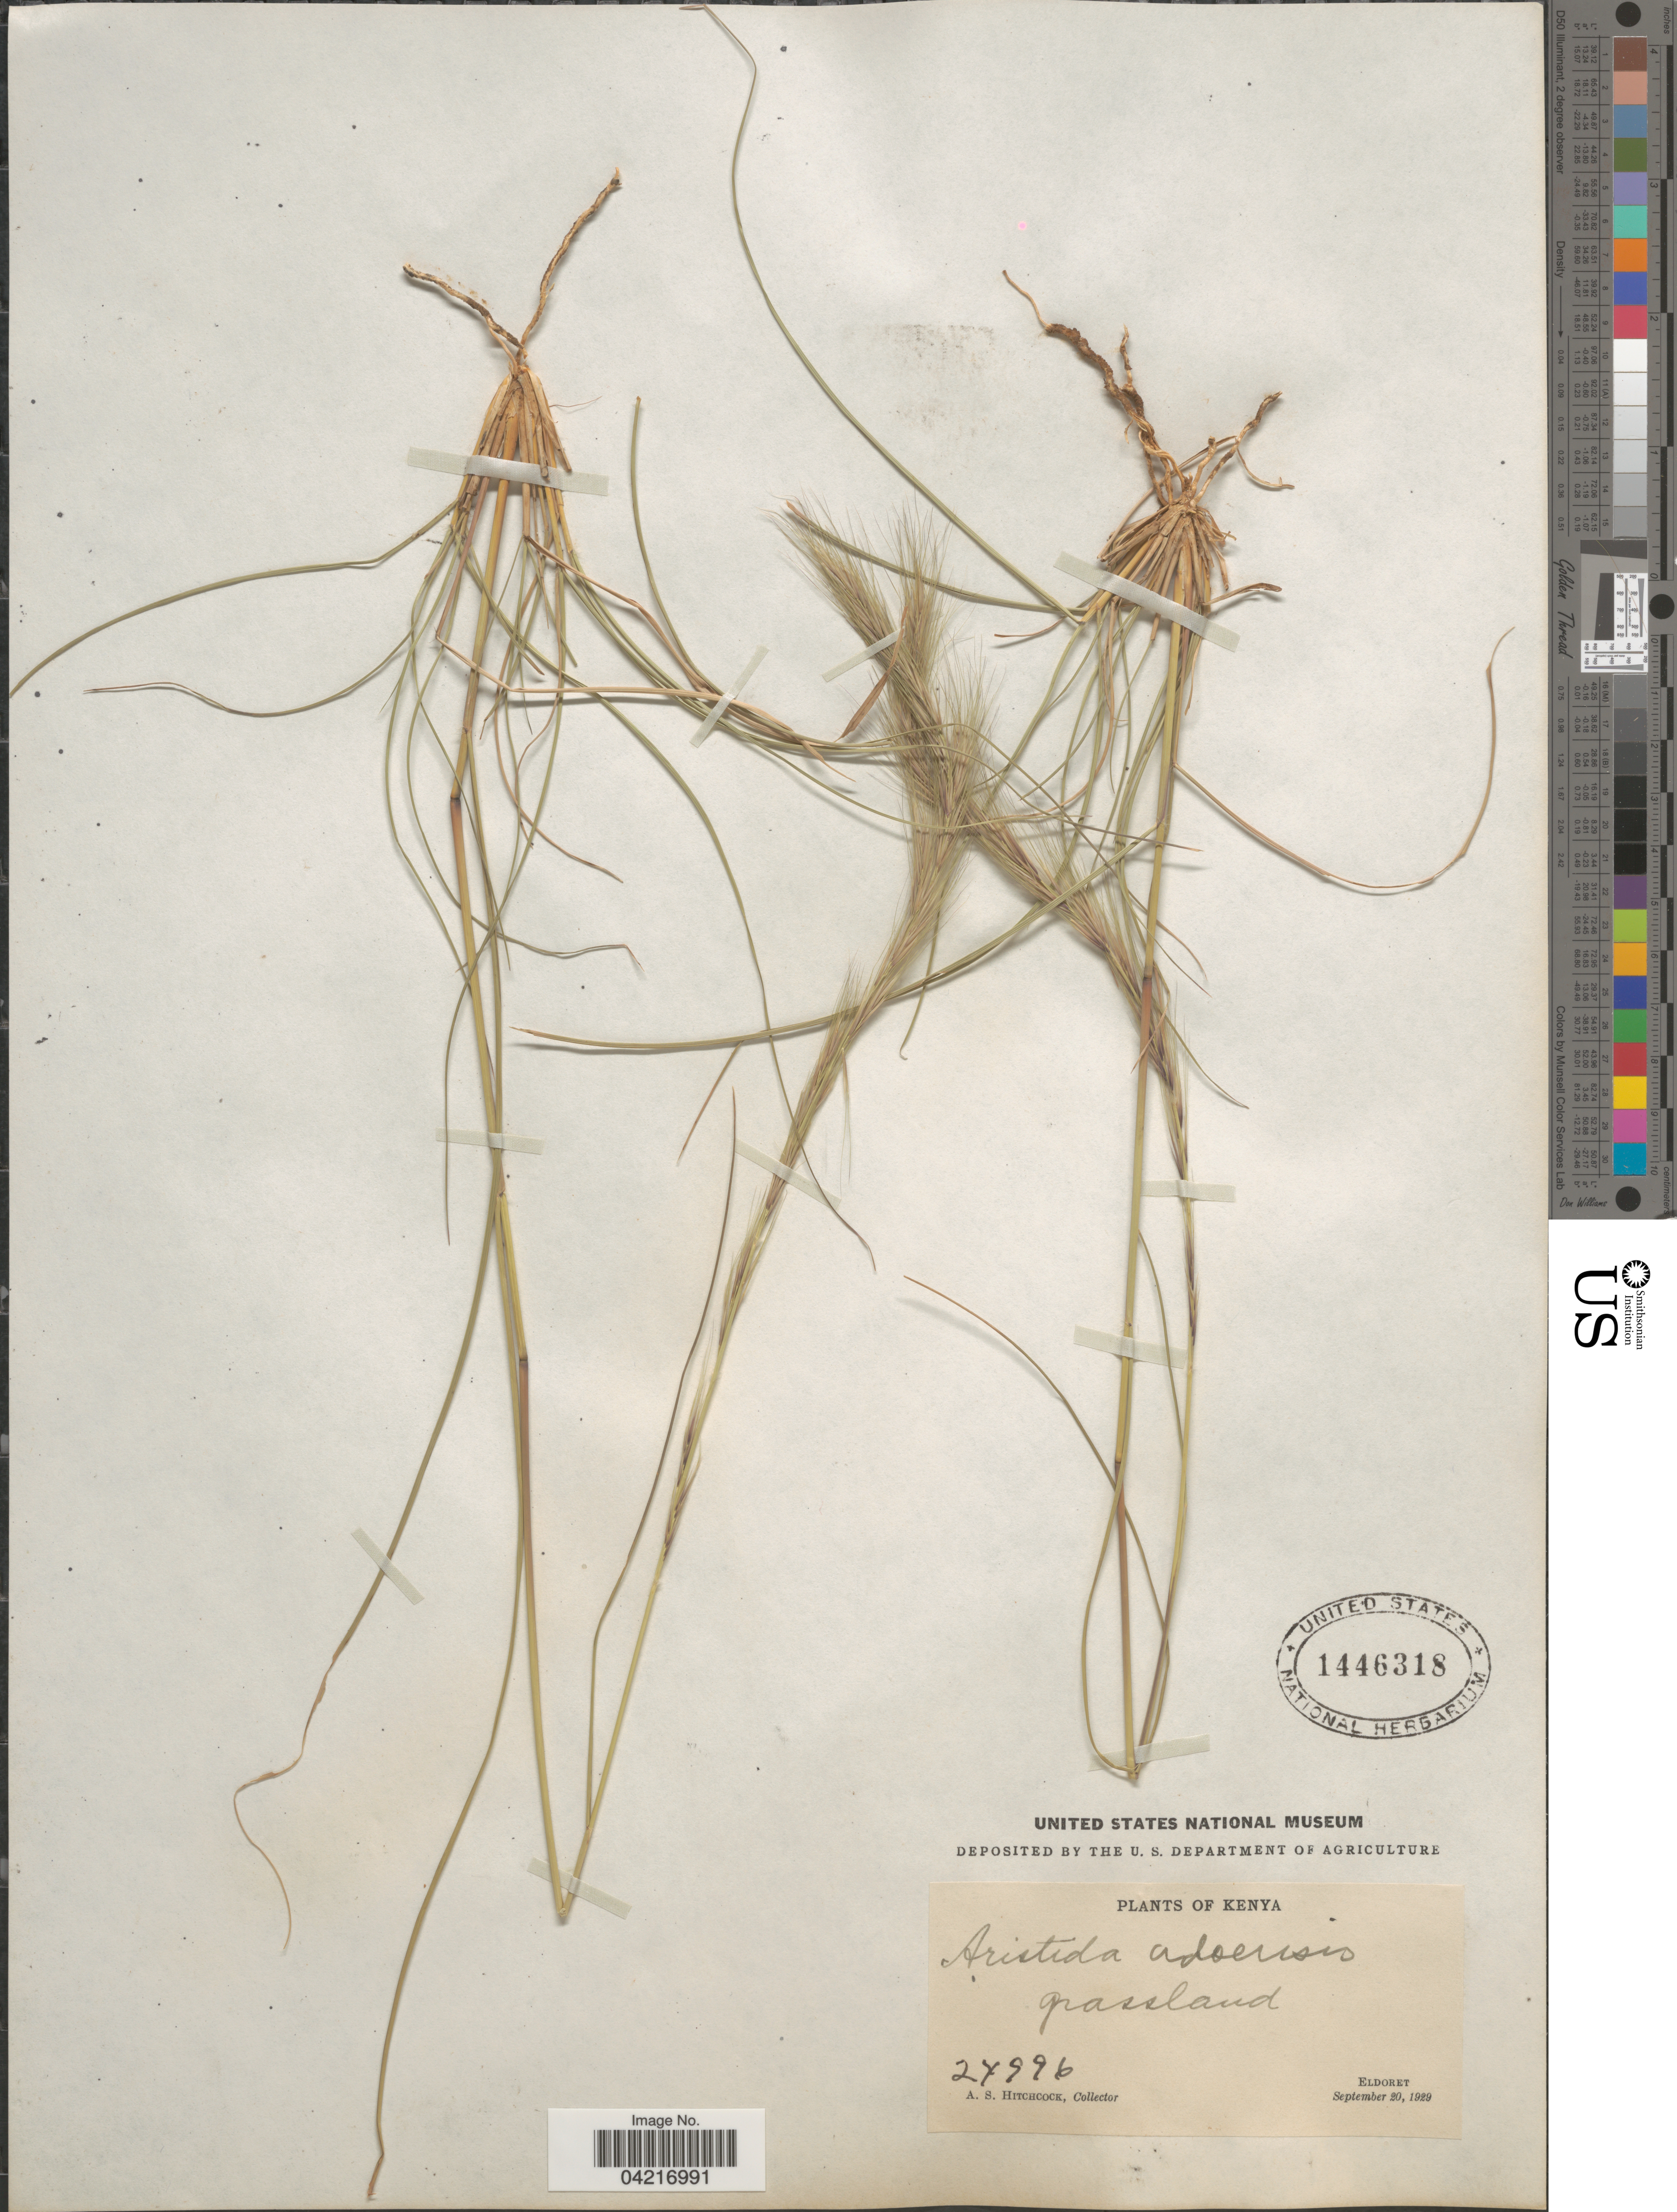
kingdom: Plantae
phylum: Tracheophyta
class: Liliopsida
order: Poales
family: Poaceae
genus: Aristida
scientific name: Aristida adoensis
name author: Hochst. ex A. Rich.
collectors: A. S. Hitchcock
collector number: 24996*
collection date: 1929-09-20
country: Kenya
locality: Eldoret.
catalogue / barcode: US 1446318